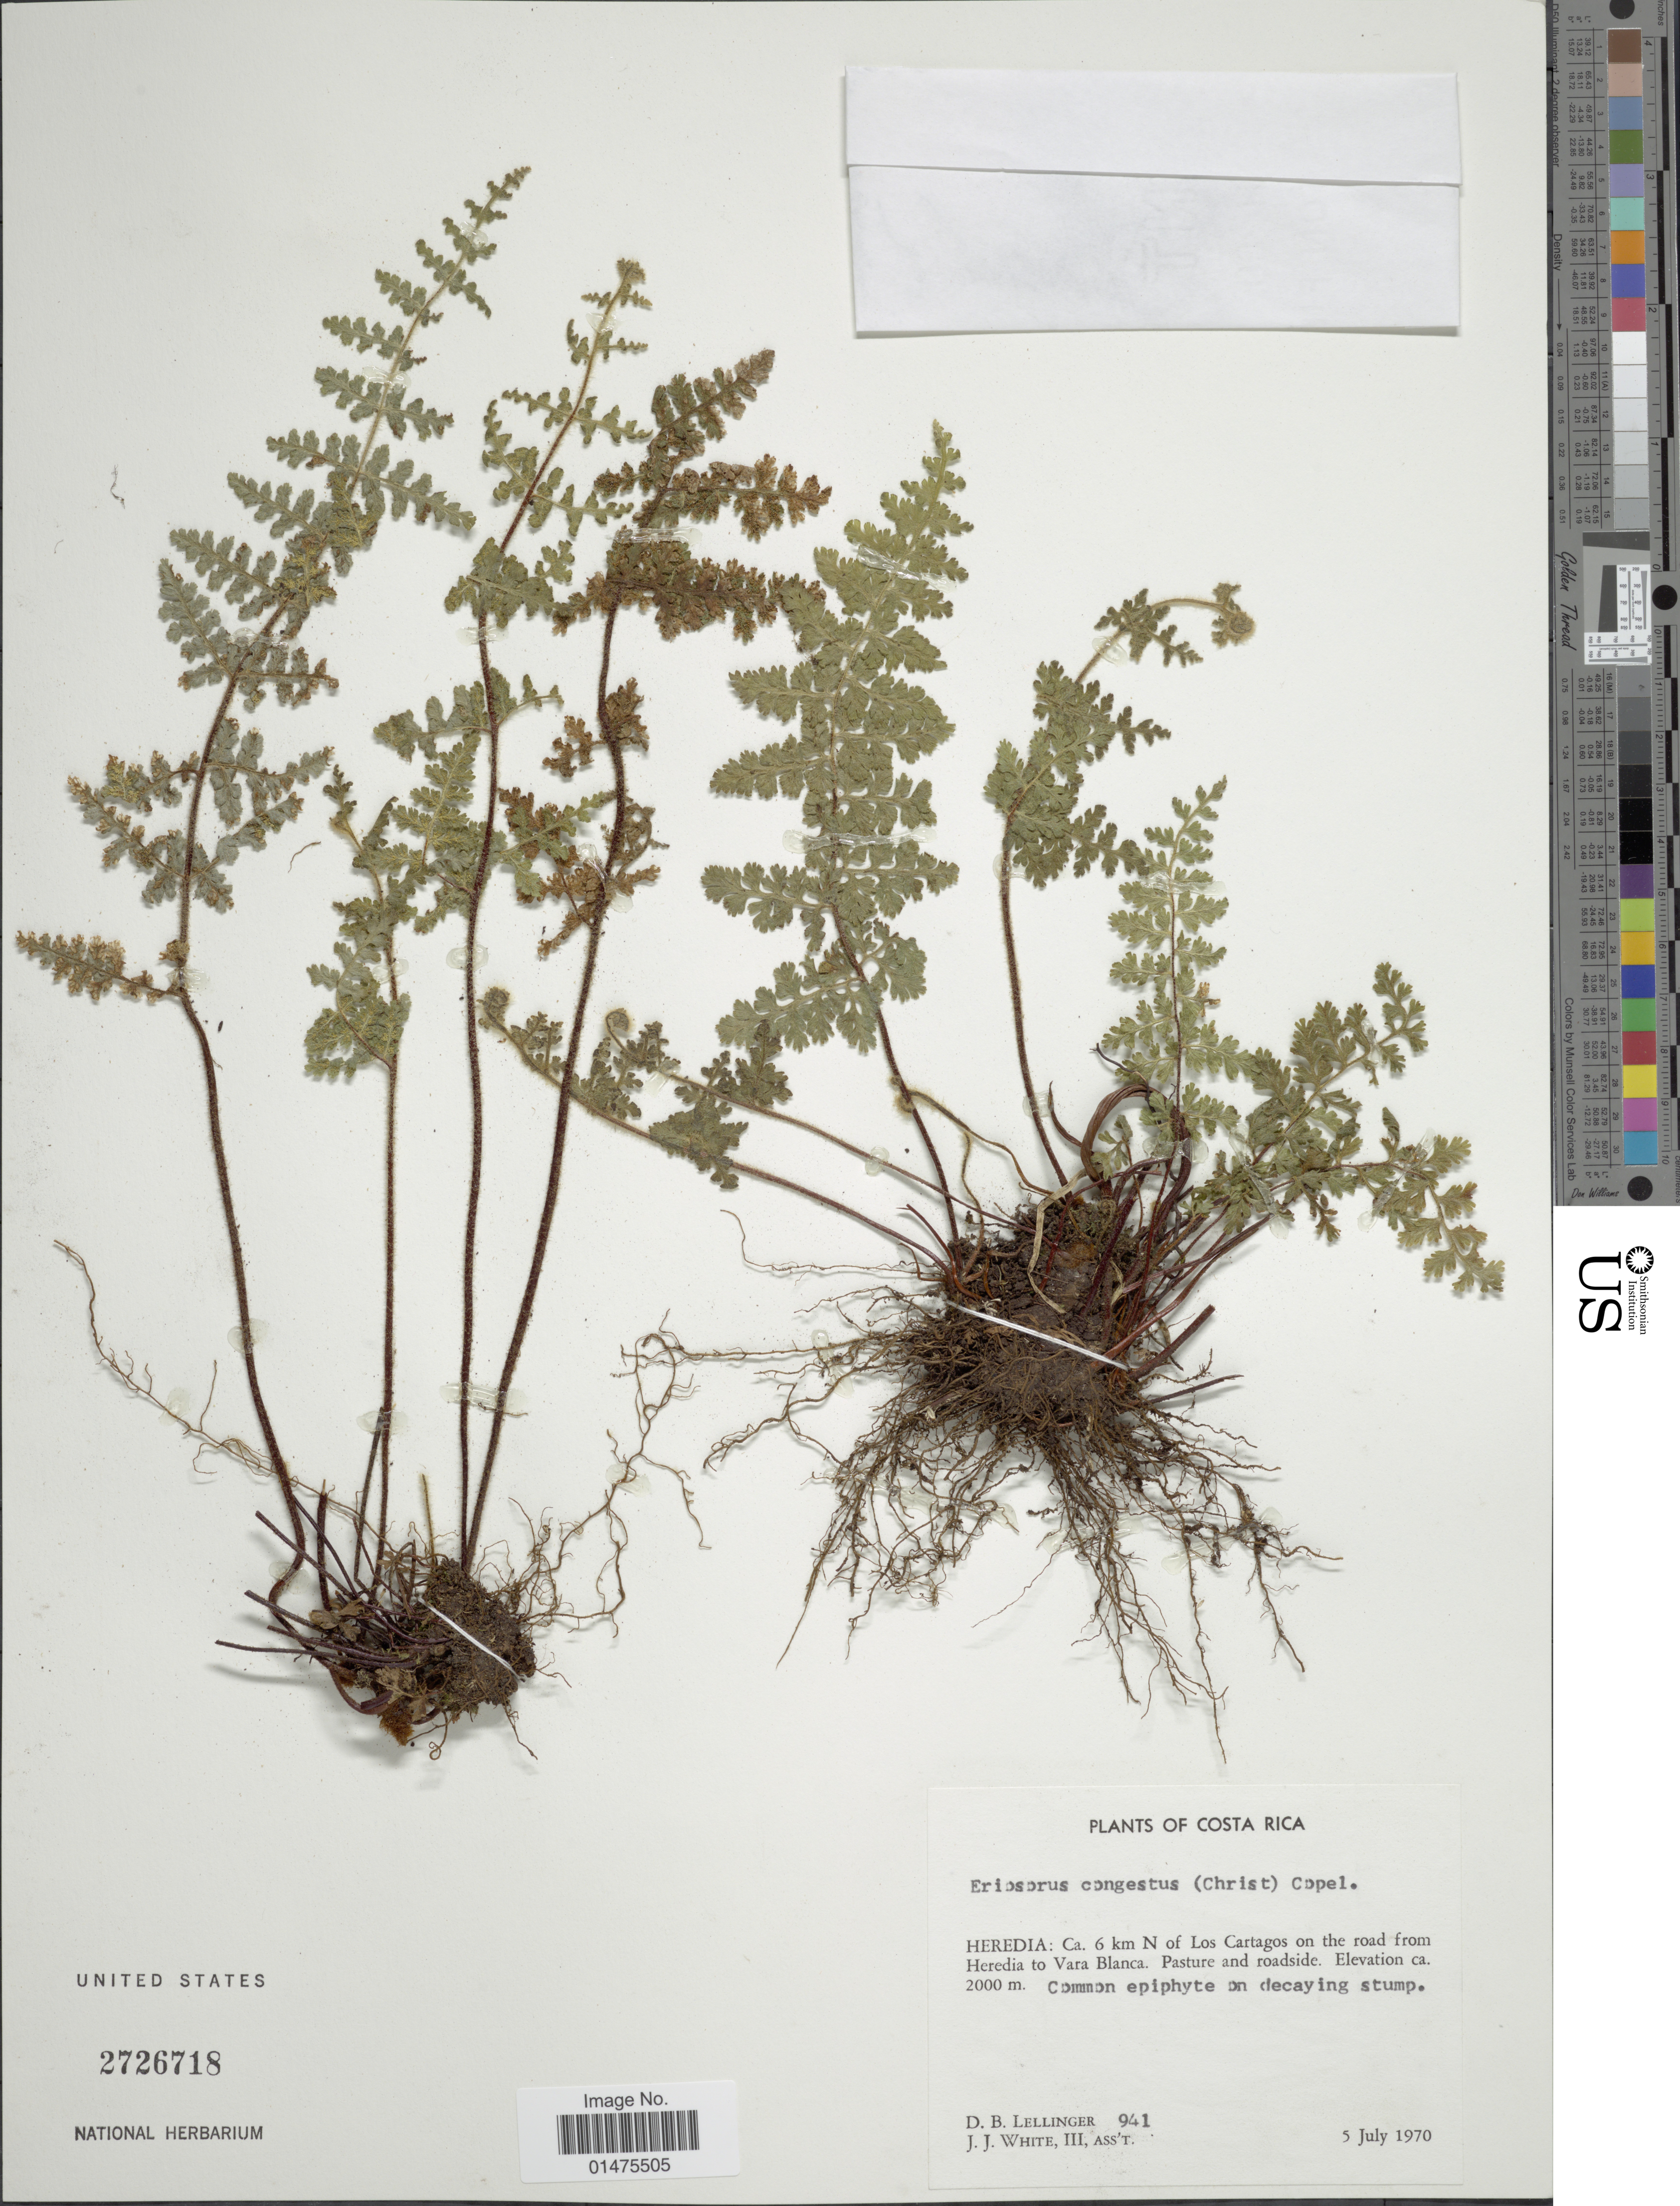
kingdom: Plantae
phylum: Tracheophyta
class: Polypodiopsida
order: Polypodiales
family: Pteridaceae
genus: Jamesonia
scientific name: Jamesonia congesta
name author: (Christ) Christenh.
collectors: D. B. Lellinger & J. J. White III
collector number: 941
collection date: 1970-07-05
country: Costa Rica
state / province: Heredia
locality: Ca. 6 km N of Los Cartagos on the road from Heredia to Vara Blanca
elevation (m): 2000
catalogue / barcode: US 2726718